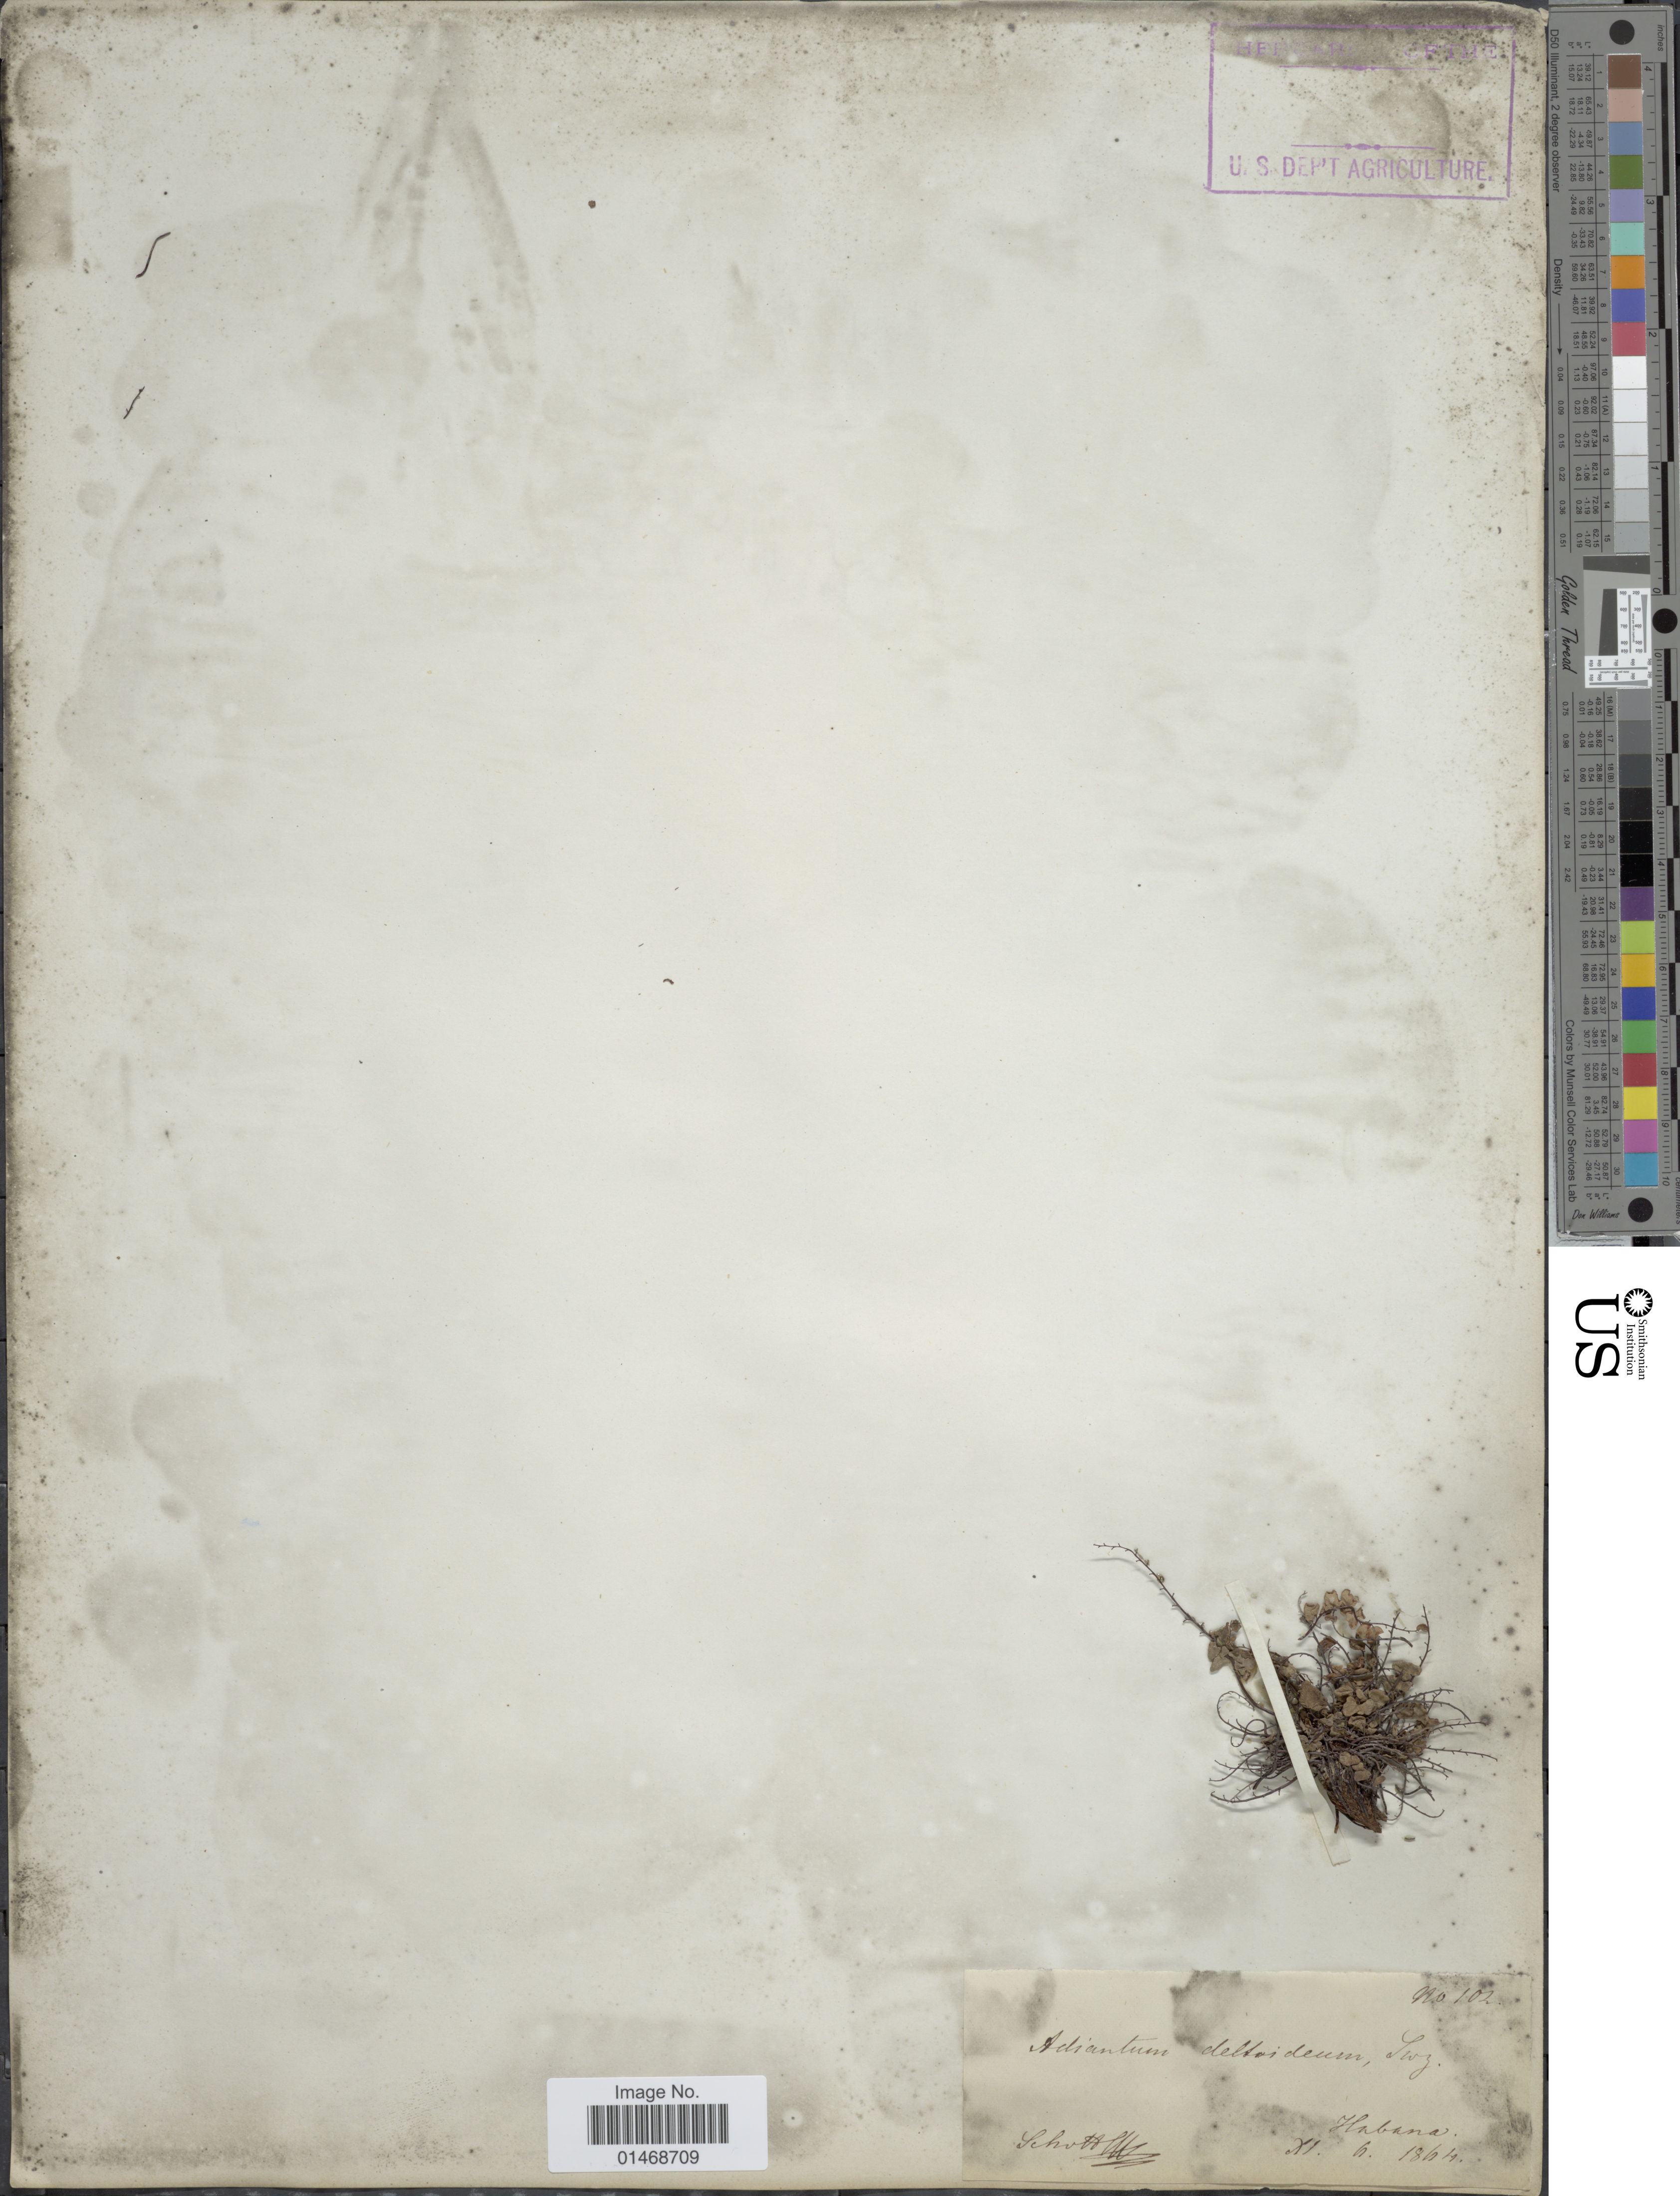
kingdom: Plantae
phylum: Tracheophyta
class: Polypodiopsida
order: Polypodiales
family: Pteridaceae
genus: Adiantum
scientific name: Adiantum deltoideum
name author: Sw.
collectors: Schott, --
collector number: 102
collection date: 1844-11-06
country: Cuba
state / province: La Habana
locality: Habana